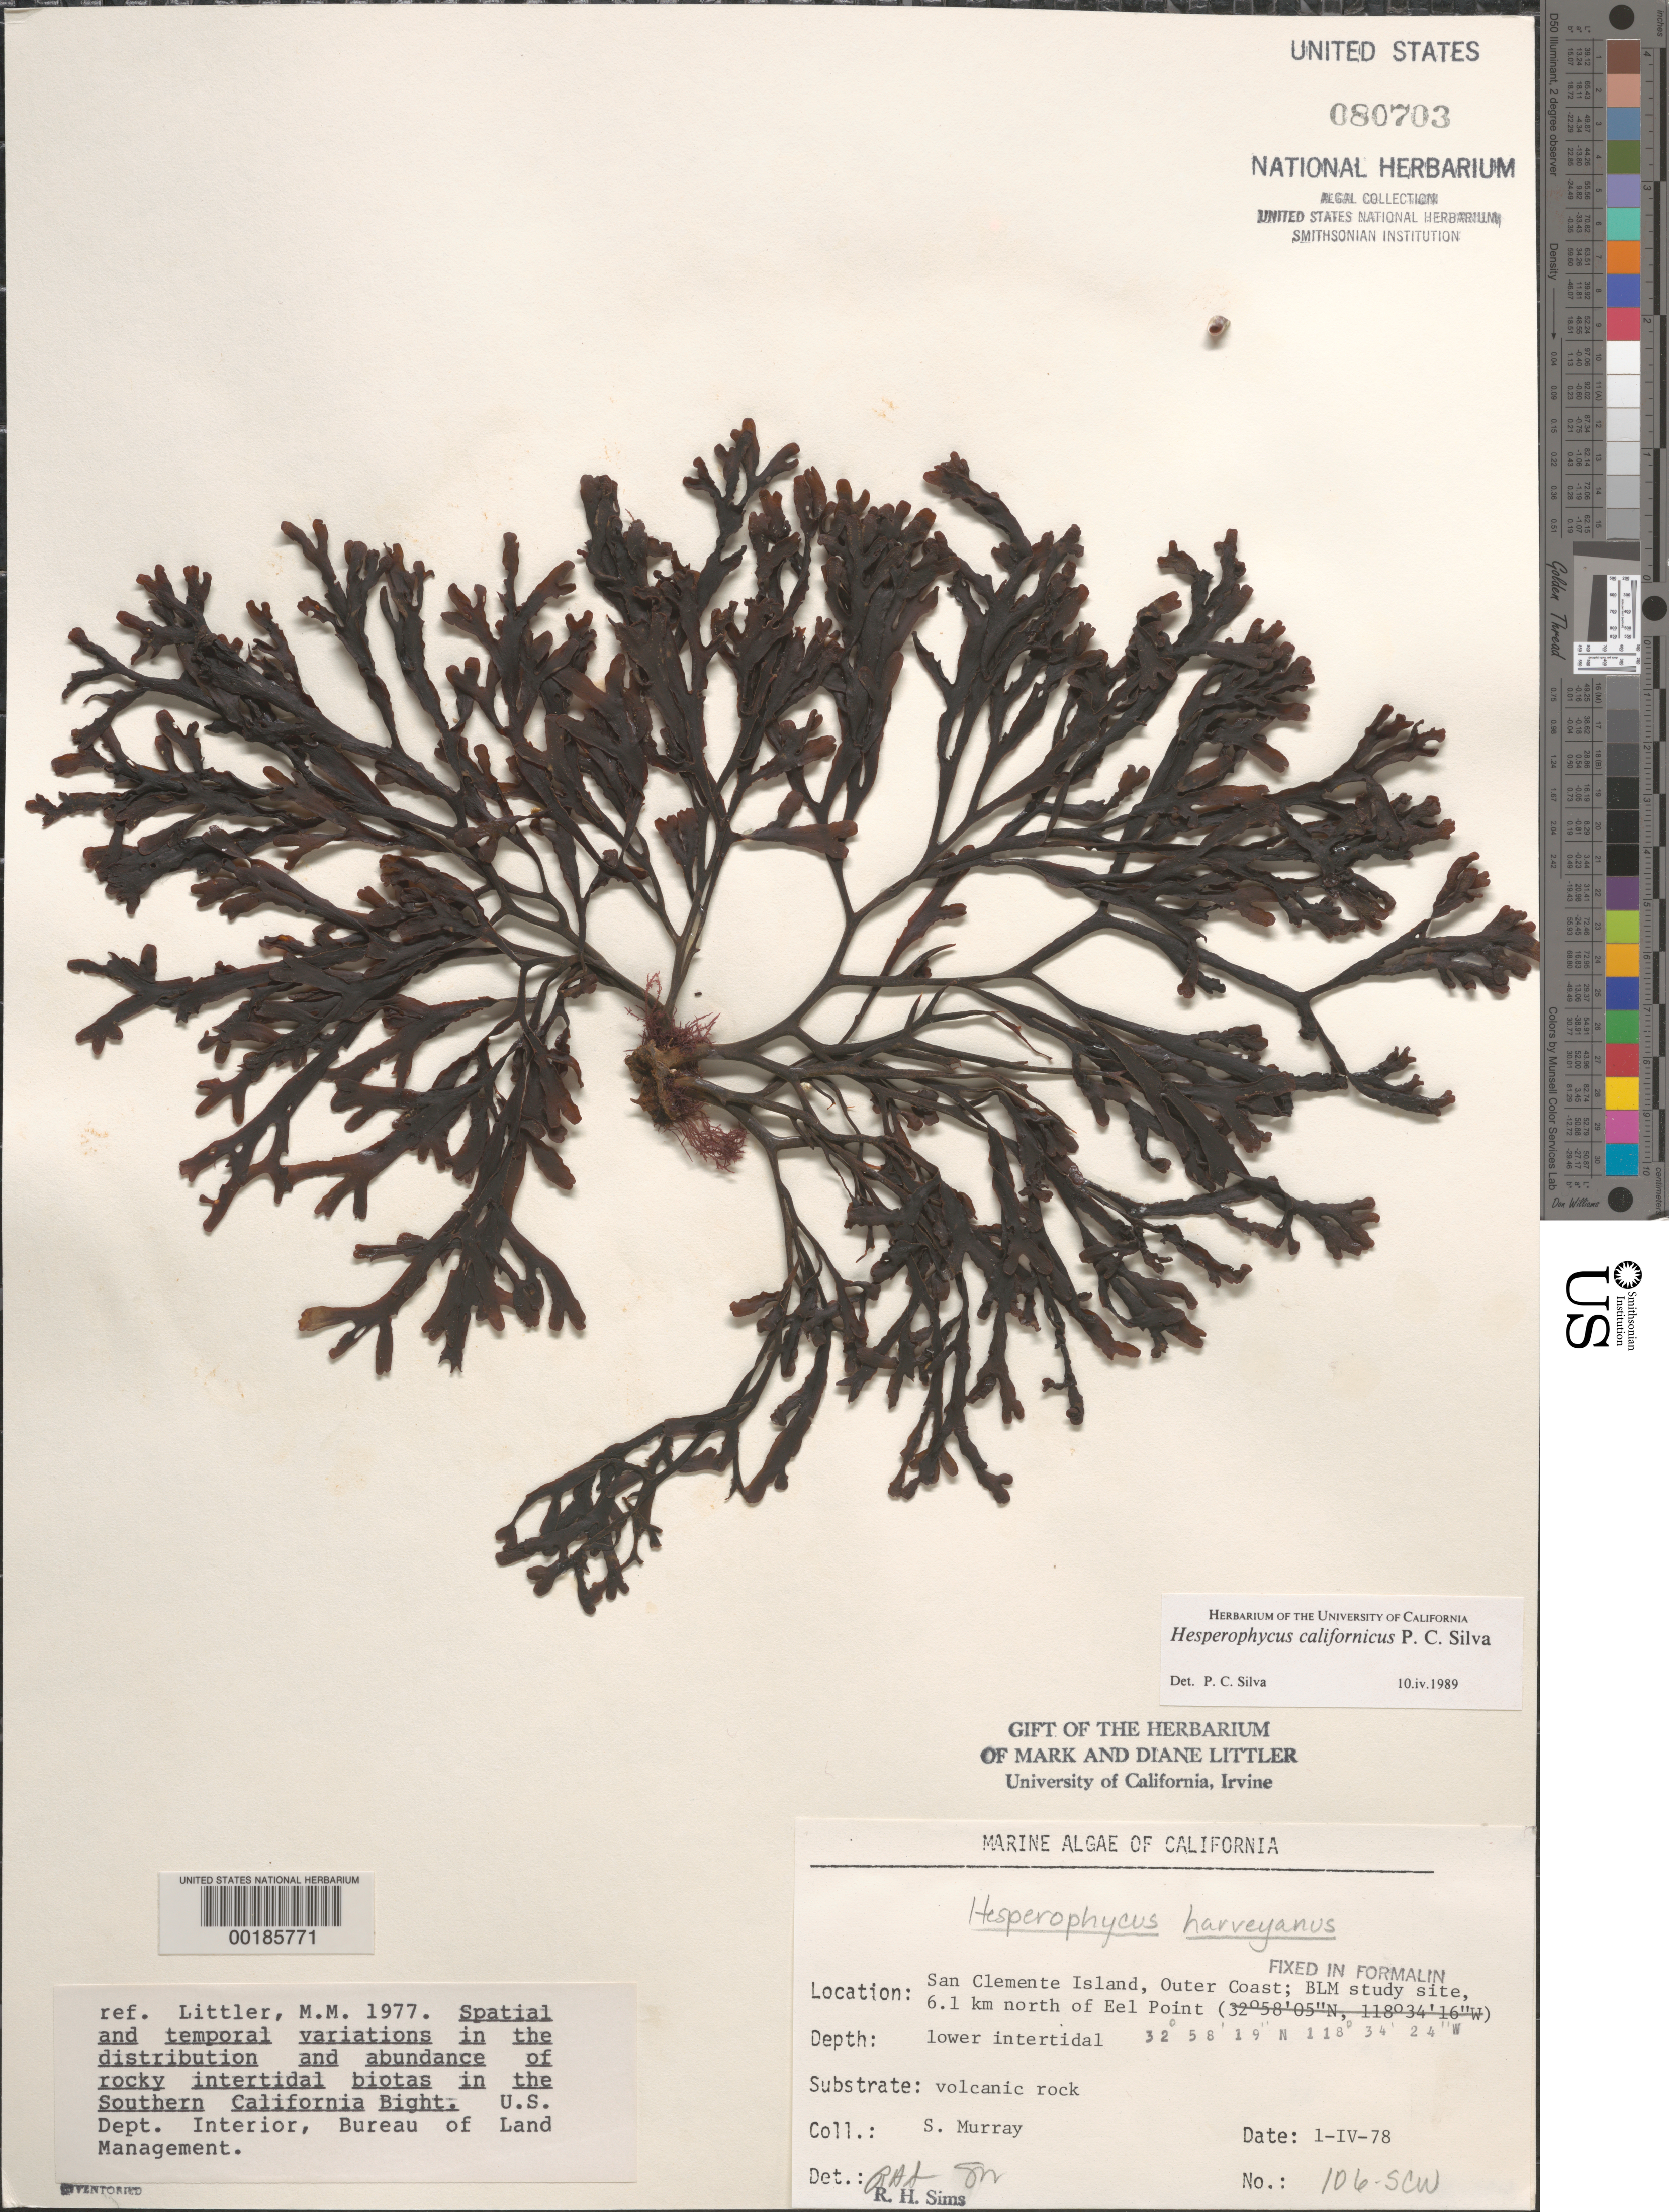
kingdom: Chromista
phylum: Ochrophyta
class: Phaeophyceae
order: Fucales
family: Fucaceae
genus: Hesperophycus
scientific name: Hesperophycus californicus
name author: P.C. Silva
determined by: Silva, P. C.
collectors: S. N. Murray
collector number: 106-scw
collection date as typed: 01 Apr 1978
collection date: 1978-04-01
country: United States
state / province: California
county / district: Los Angeles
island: San Clemente Island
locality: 6.1 km north of Eel Point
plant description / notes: BLM-SOCALBIGHT Rocky Intertidal Survey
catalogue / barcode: US 80703